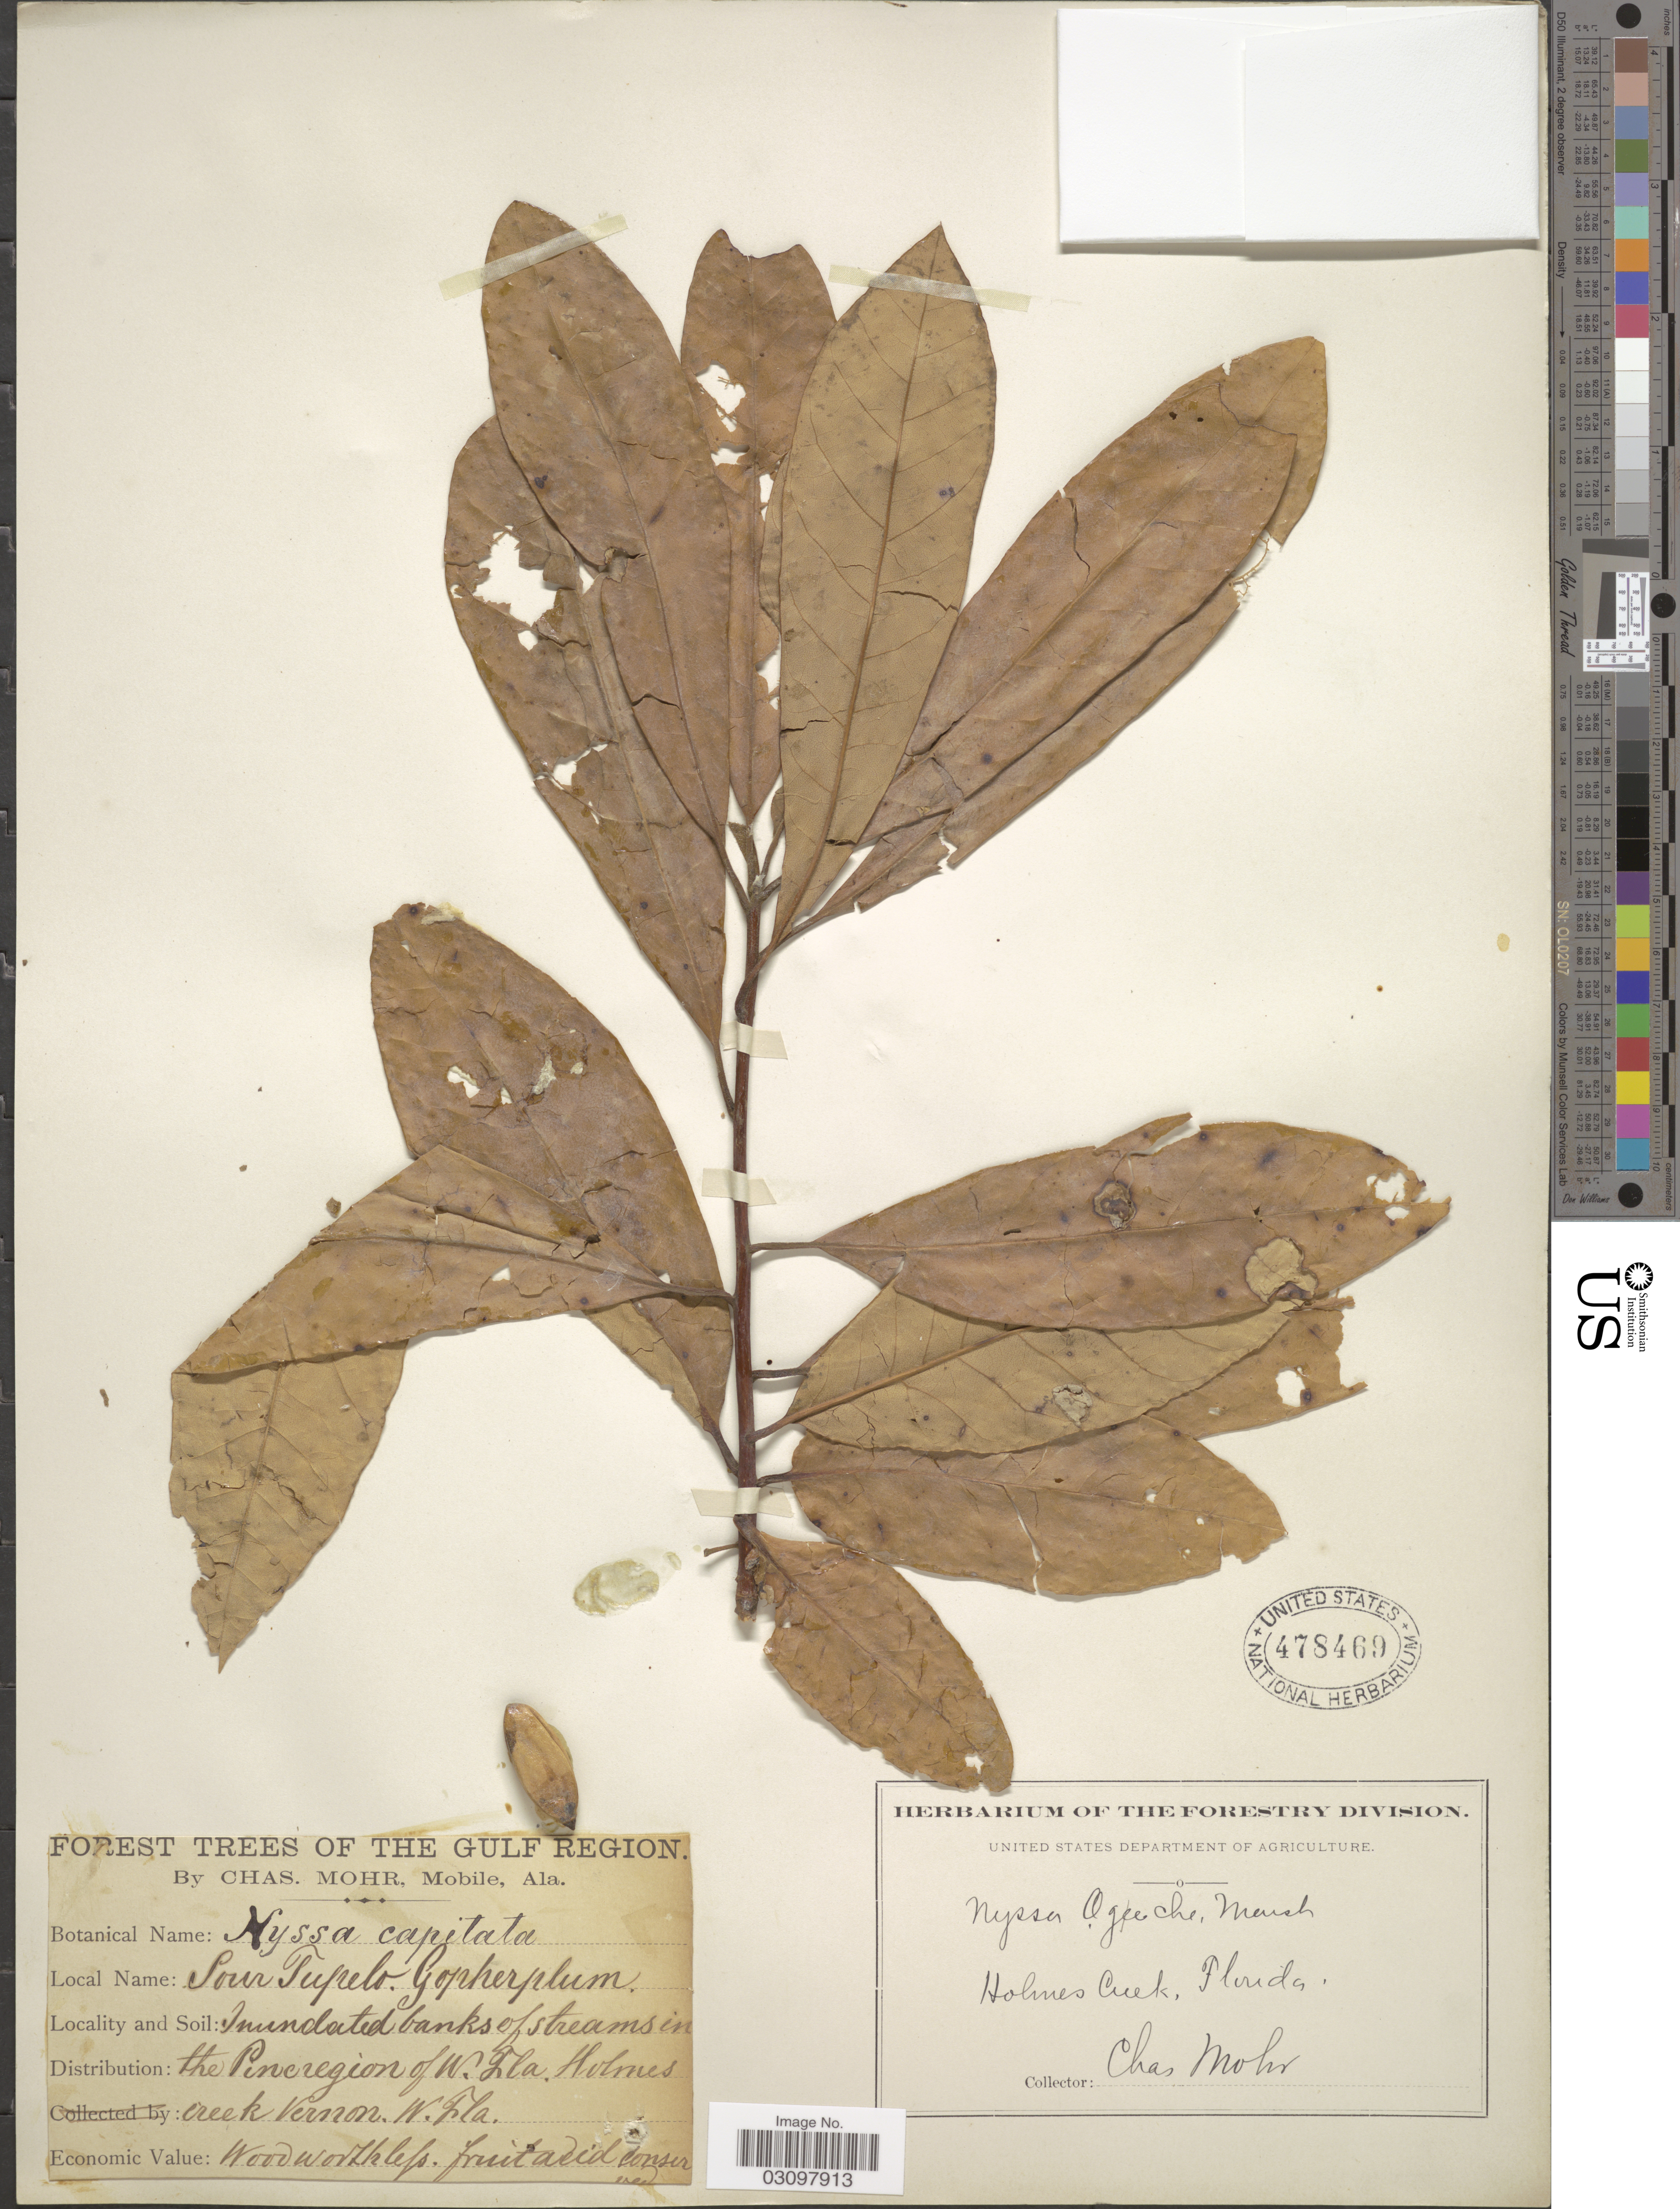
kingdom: Plantae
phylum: Tracheophyta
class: Magnoliopsida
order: Cornales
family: Nyssaceae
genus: Nyssa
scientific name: Nyssa ogeche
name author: W. Bartram ex Marshall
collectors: Mohr, C. T. (herbarium)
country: United States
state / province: Florida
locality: Pine region of W. Fla. Holmes Creek. Vernon. W. Fla.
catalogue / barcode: US 478469